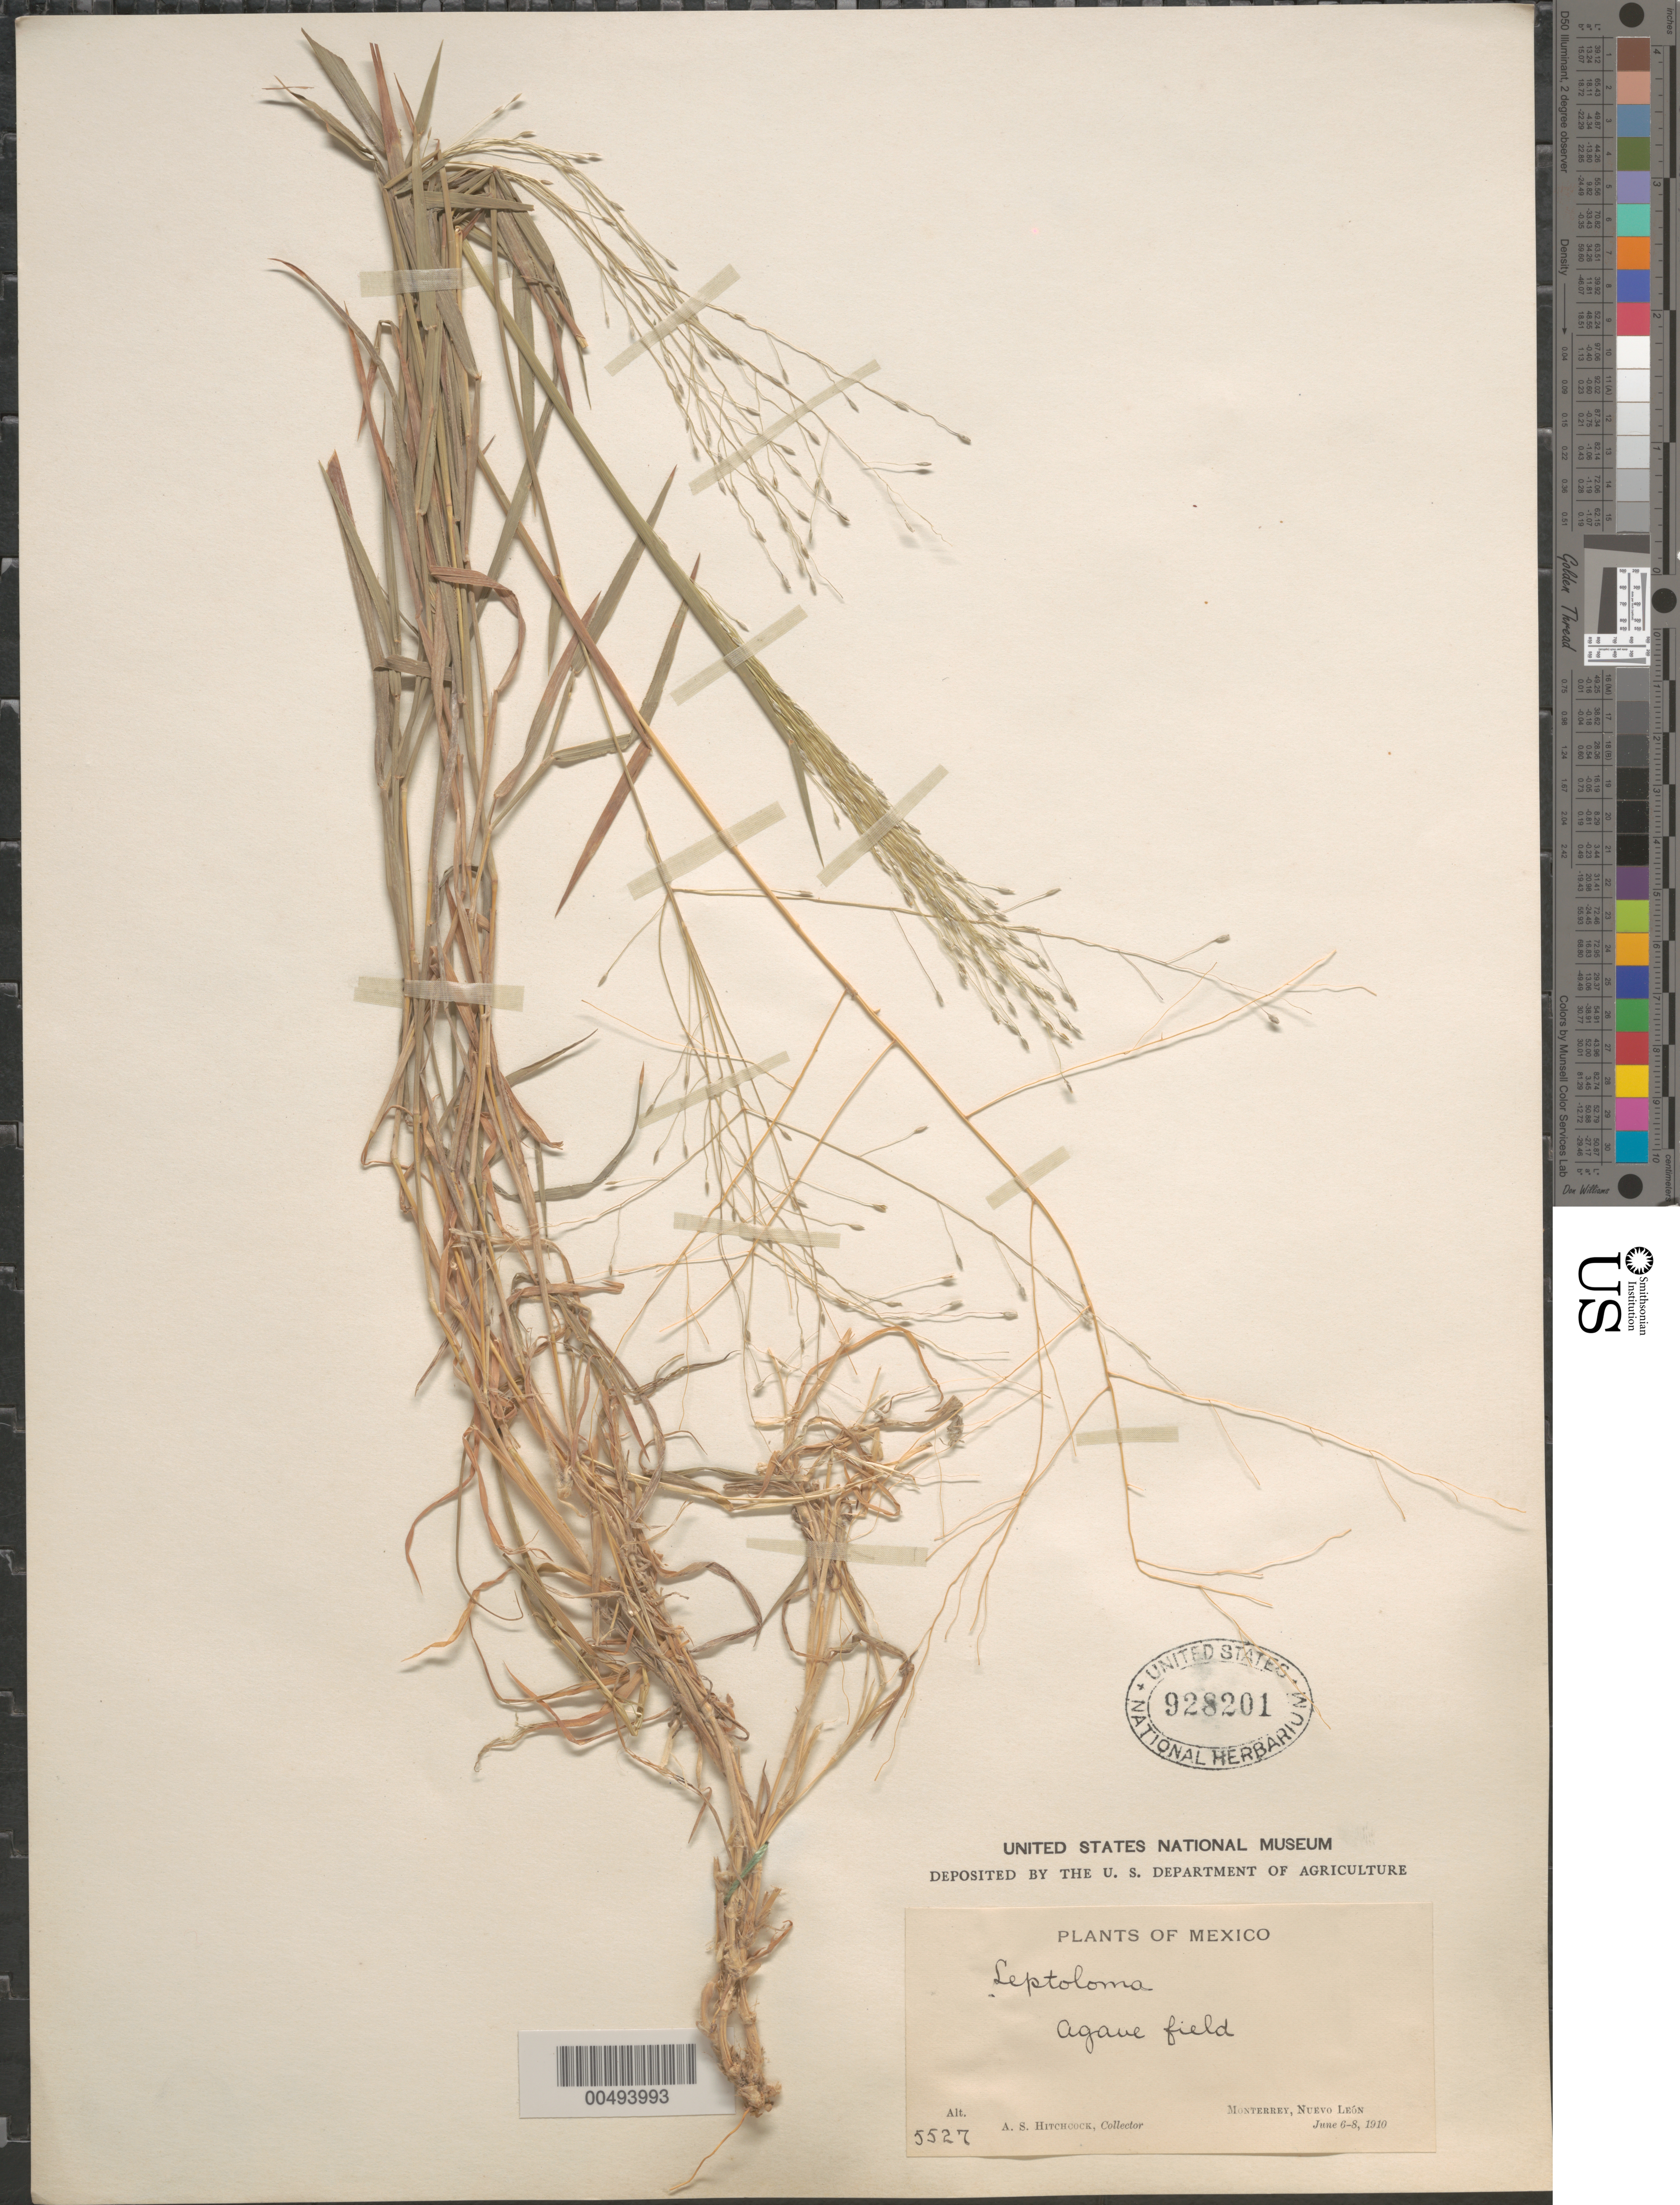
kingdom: Plantae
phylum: Tracheophyta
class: Liliopsida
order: Poales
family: Poaceae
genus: Leptoloma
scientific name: Leptoloma cognatum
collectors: A. S. Hitchcock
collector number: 5527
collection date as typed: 6 Jun 1910 to 8 Jun 1910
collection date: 1910-06-06/1910-06-08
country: Mexico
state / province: Nuevo León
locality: Monterrey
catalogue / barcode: US 928201